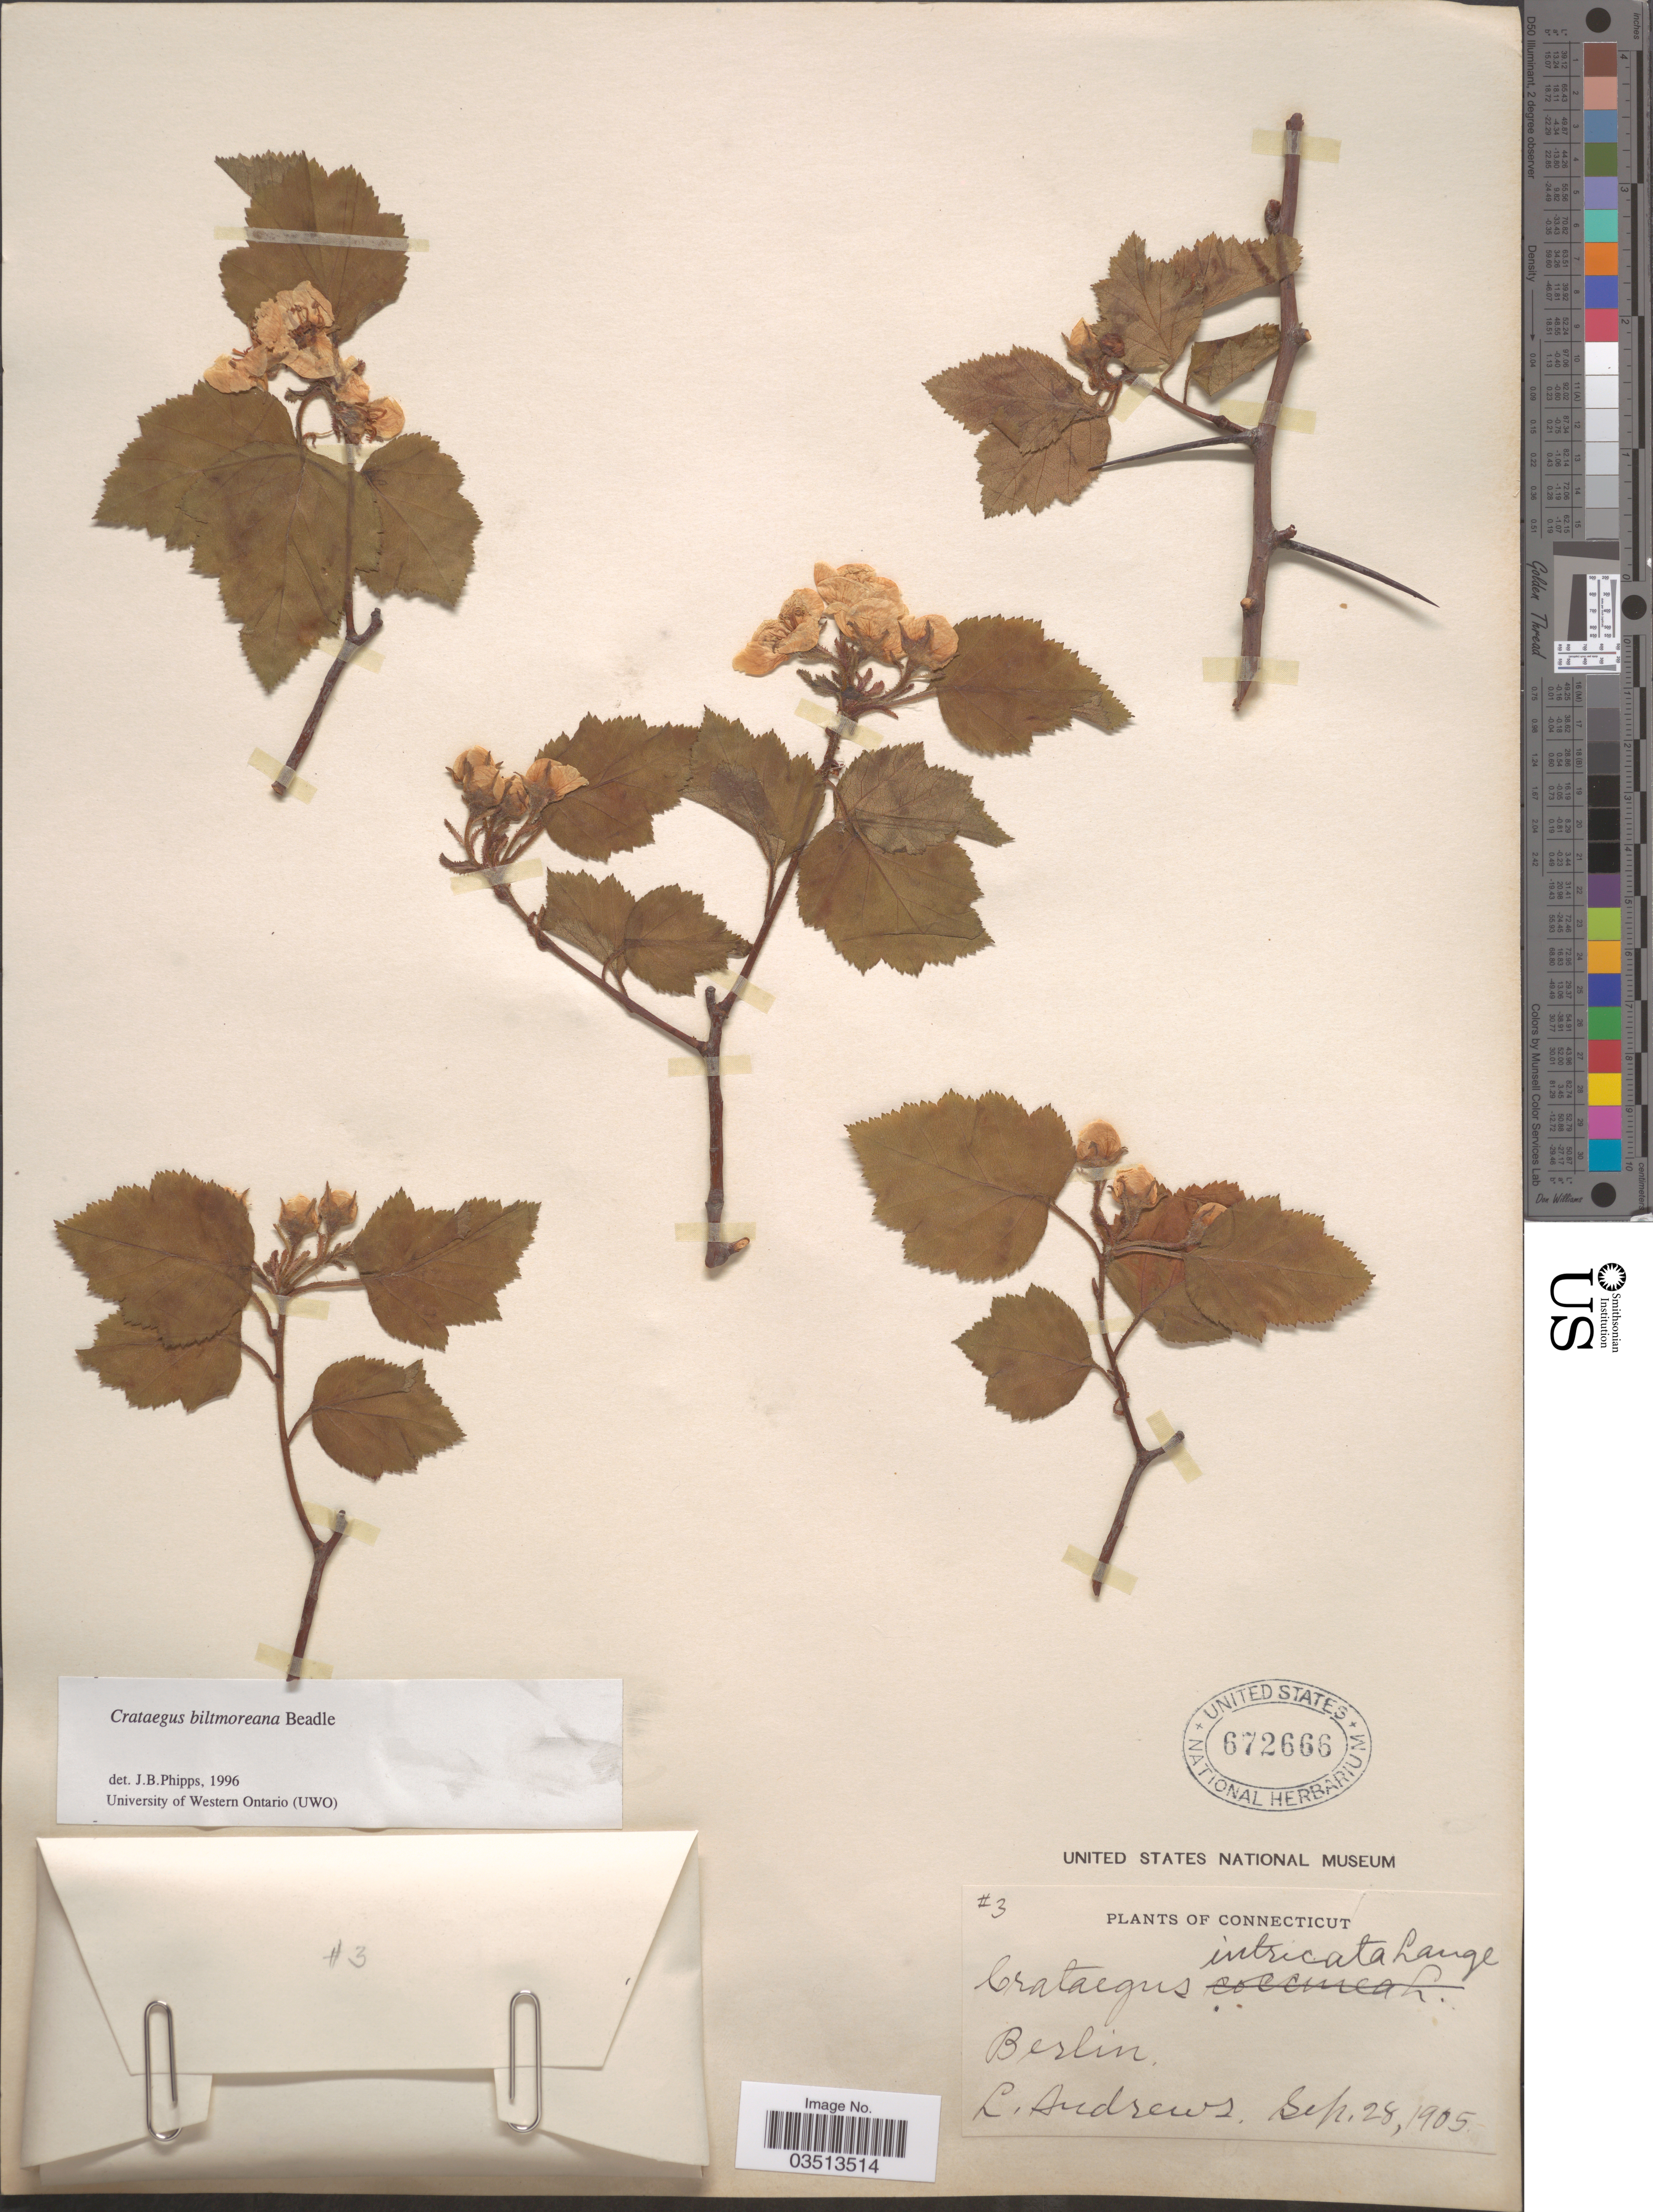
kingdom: Plantae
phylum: Tracheophyta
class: Magnoliopsida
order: Rosales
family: Rosaceae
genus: Crataegus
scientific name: Crataegus biltmoreana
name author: Beadle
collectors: L. Andrews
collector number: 3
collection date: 1905-09-28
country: United States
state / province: Connecticut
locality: Berlin.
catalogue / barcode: US 672666